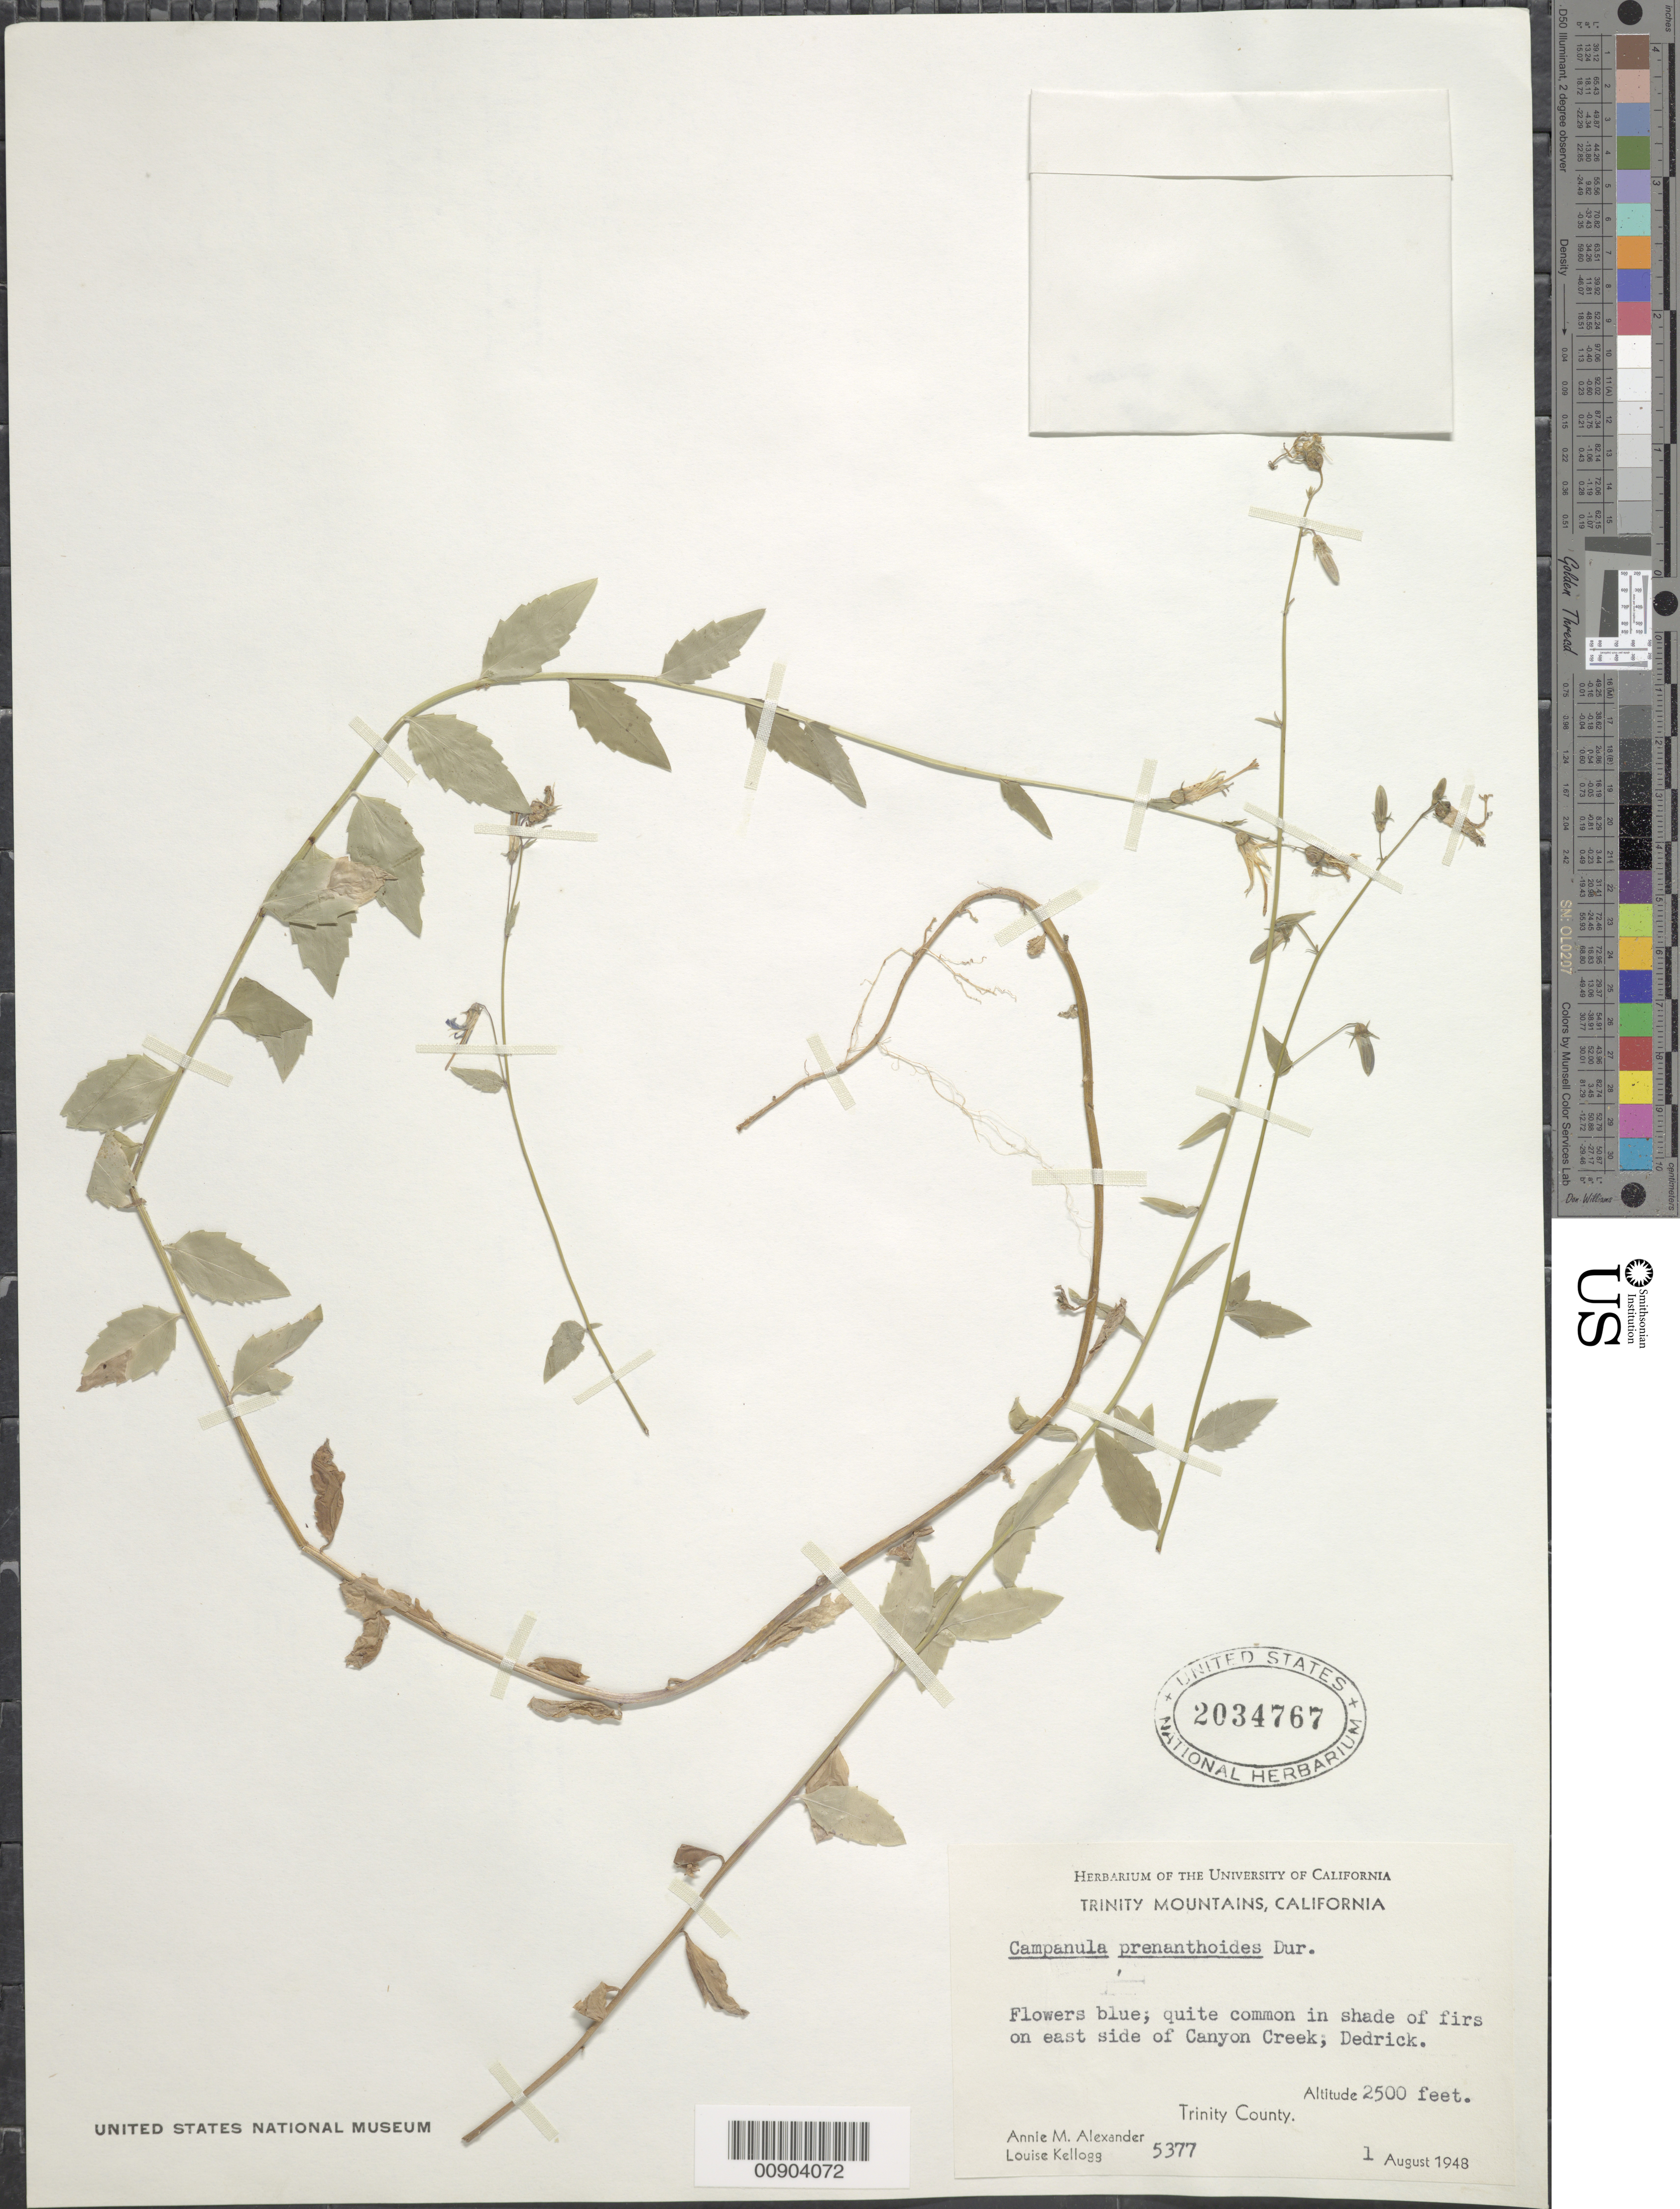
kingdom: Plantae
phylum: Tracheophyta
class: Magnoliopsida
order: Asterales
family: Campanulaceae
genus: Campanula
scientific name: Campanula prenanthoides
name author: Durand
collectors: A. M. Alexander & L. Kellogg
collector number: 5377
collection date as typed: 01 Aug 1948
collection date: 1948-08-01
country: United States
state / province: California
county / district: Trinity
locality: east side of Canyon Creek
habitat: quite common in shade of firs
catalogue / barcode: US 2034767